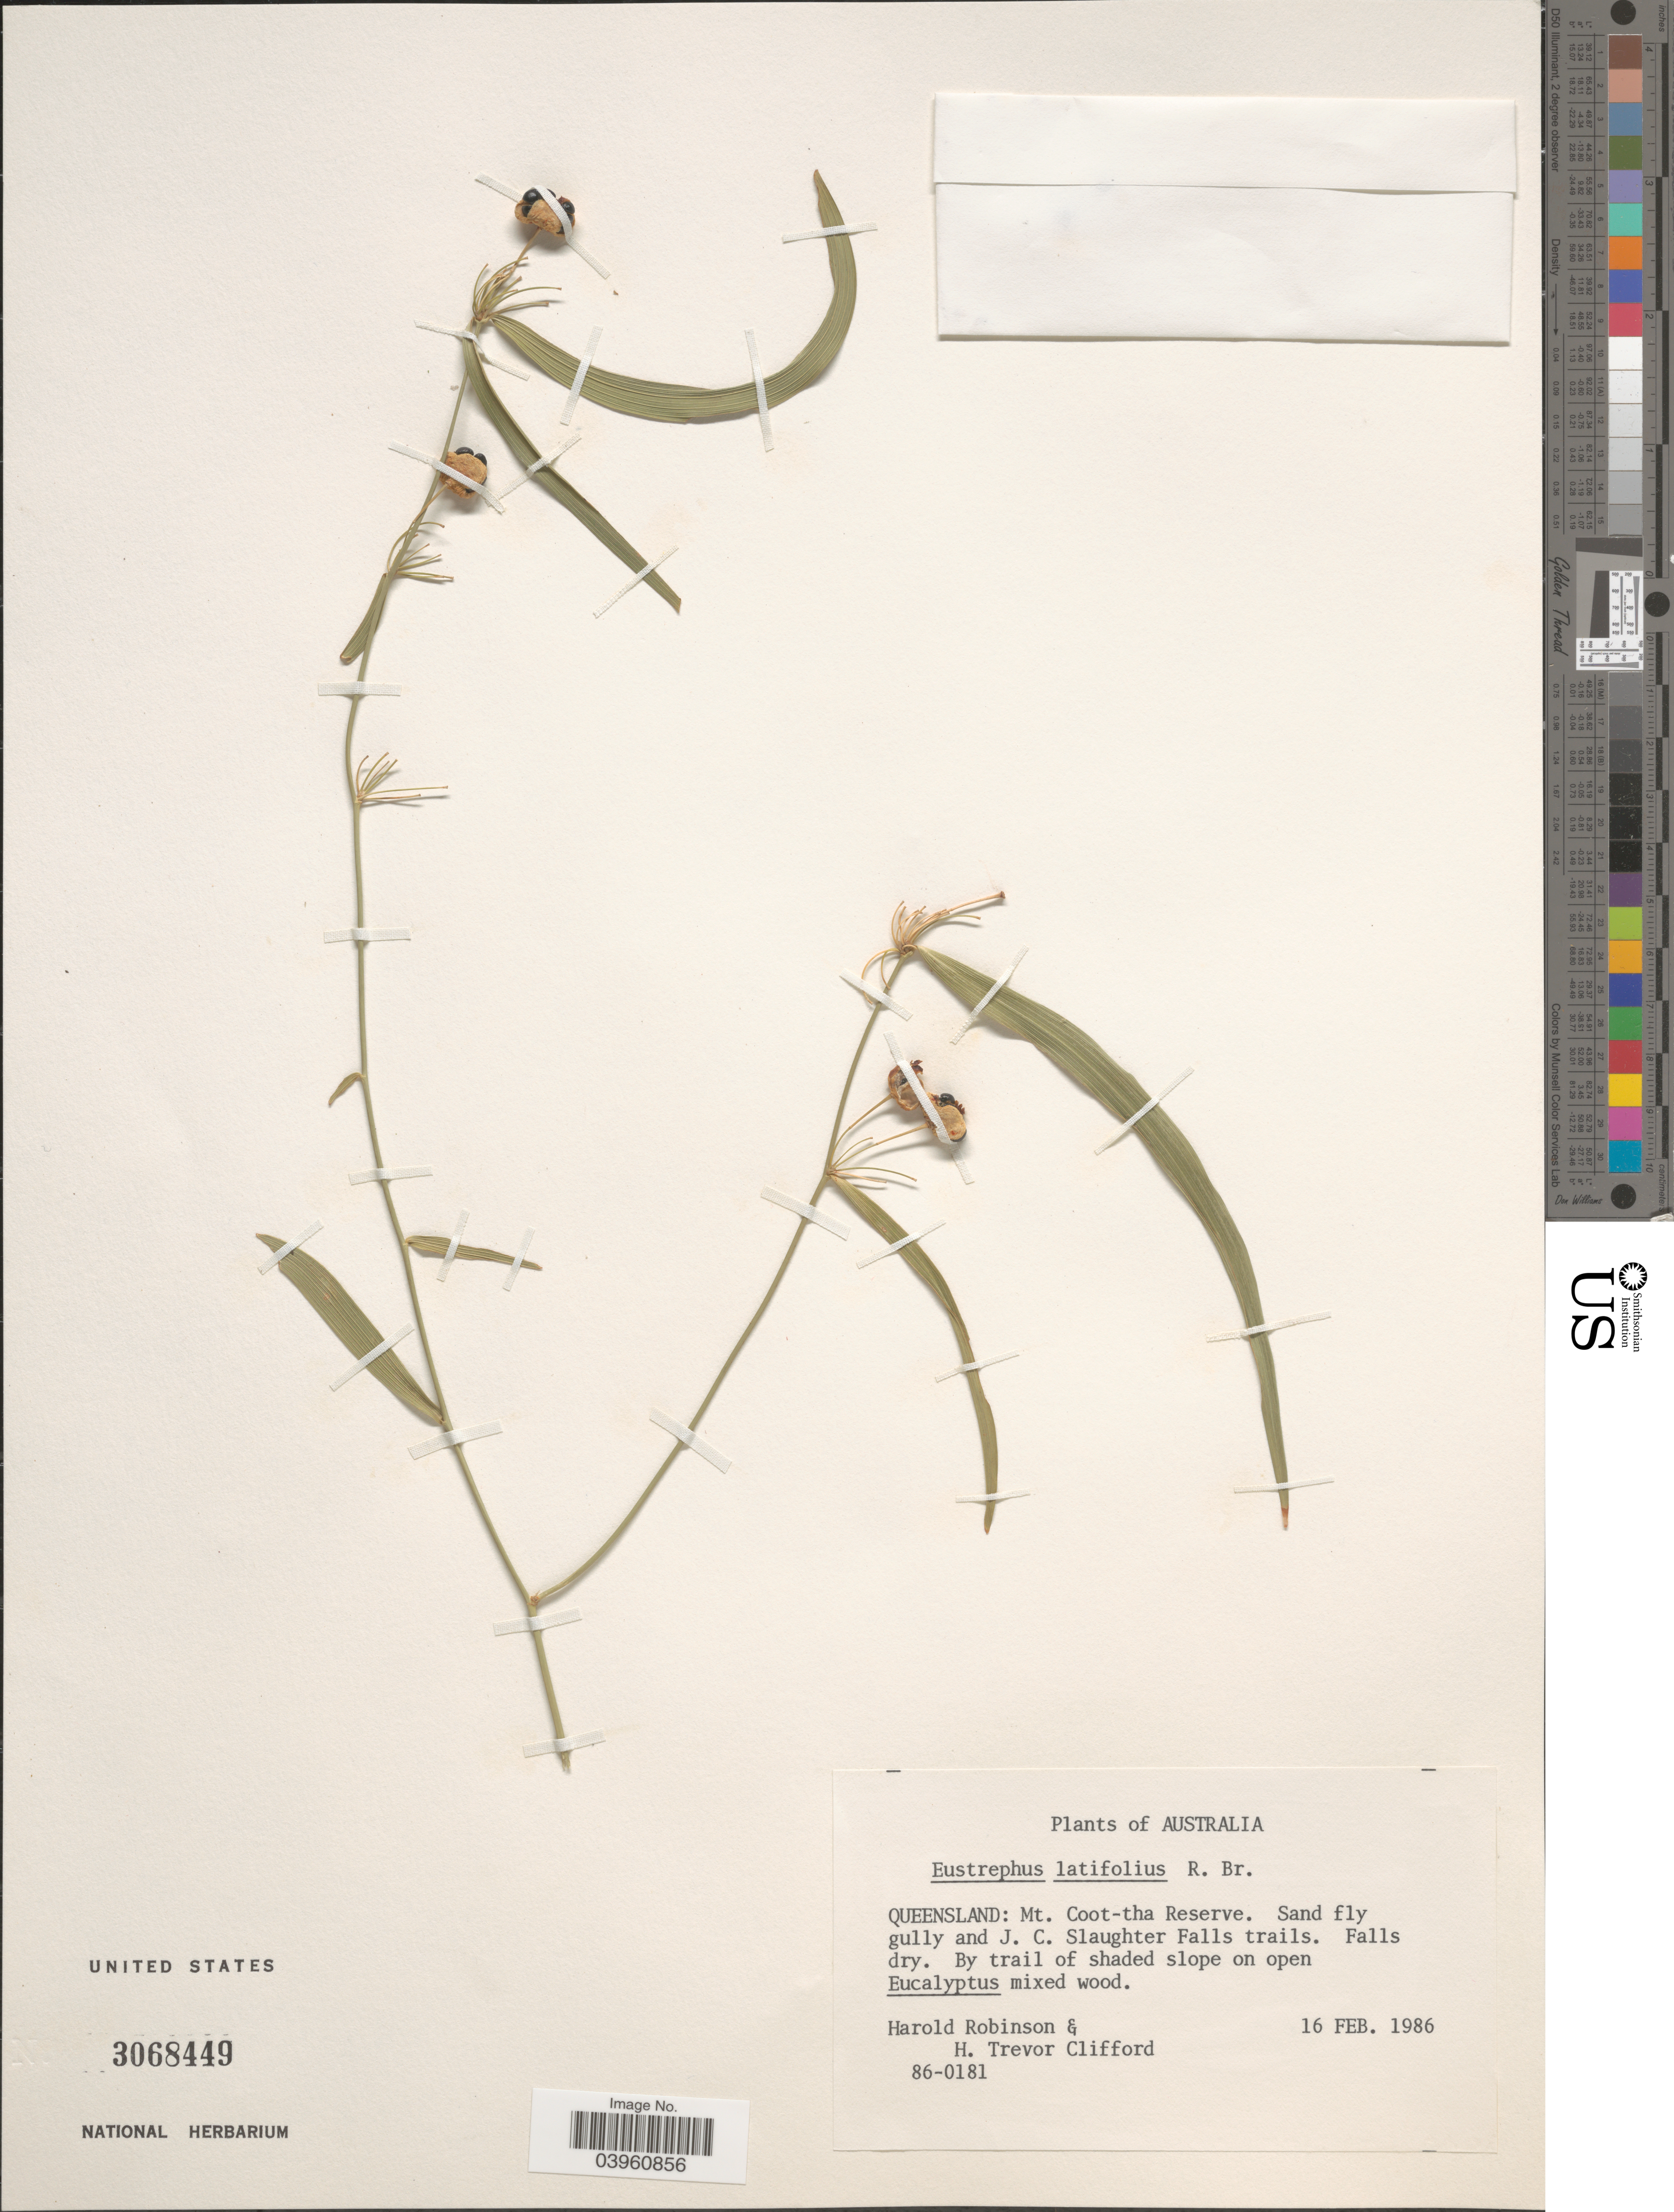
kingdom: Plantae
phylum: Tracheophyta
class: Liliopsida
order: Asparagales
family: Asparagaceae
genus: Eustrephus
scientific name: Eustrephus latifolius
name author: R. Br.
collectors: H. Robinson & H. Clifford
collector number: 86-0181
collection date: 1986-02-16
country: Australia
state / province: Queensland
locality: Mt. Coot-tha Reserve. Sand fly gully and J. C. Slaughter Falls trails. Falls dry. By trail of shaded slope on open Eucalyptus mixed wood.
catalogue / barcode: US 3068449